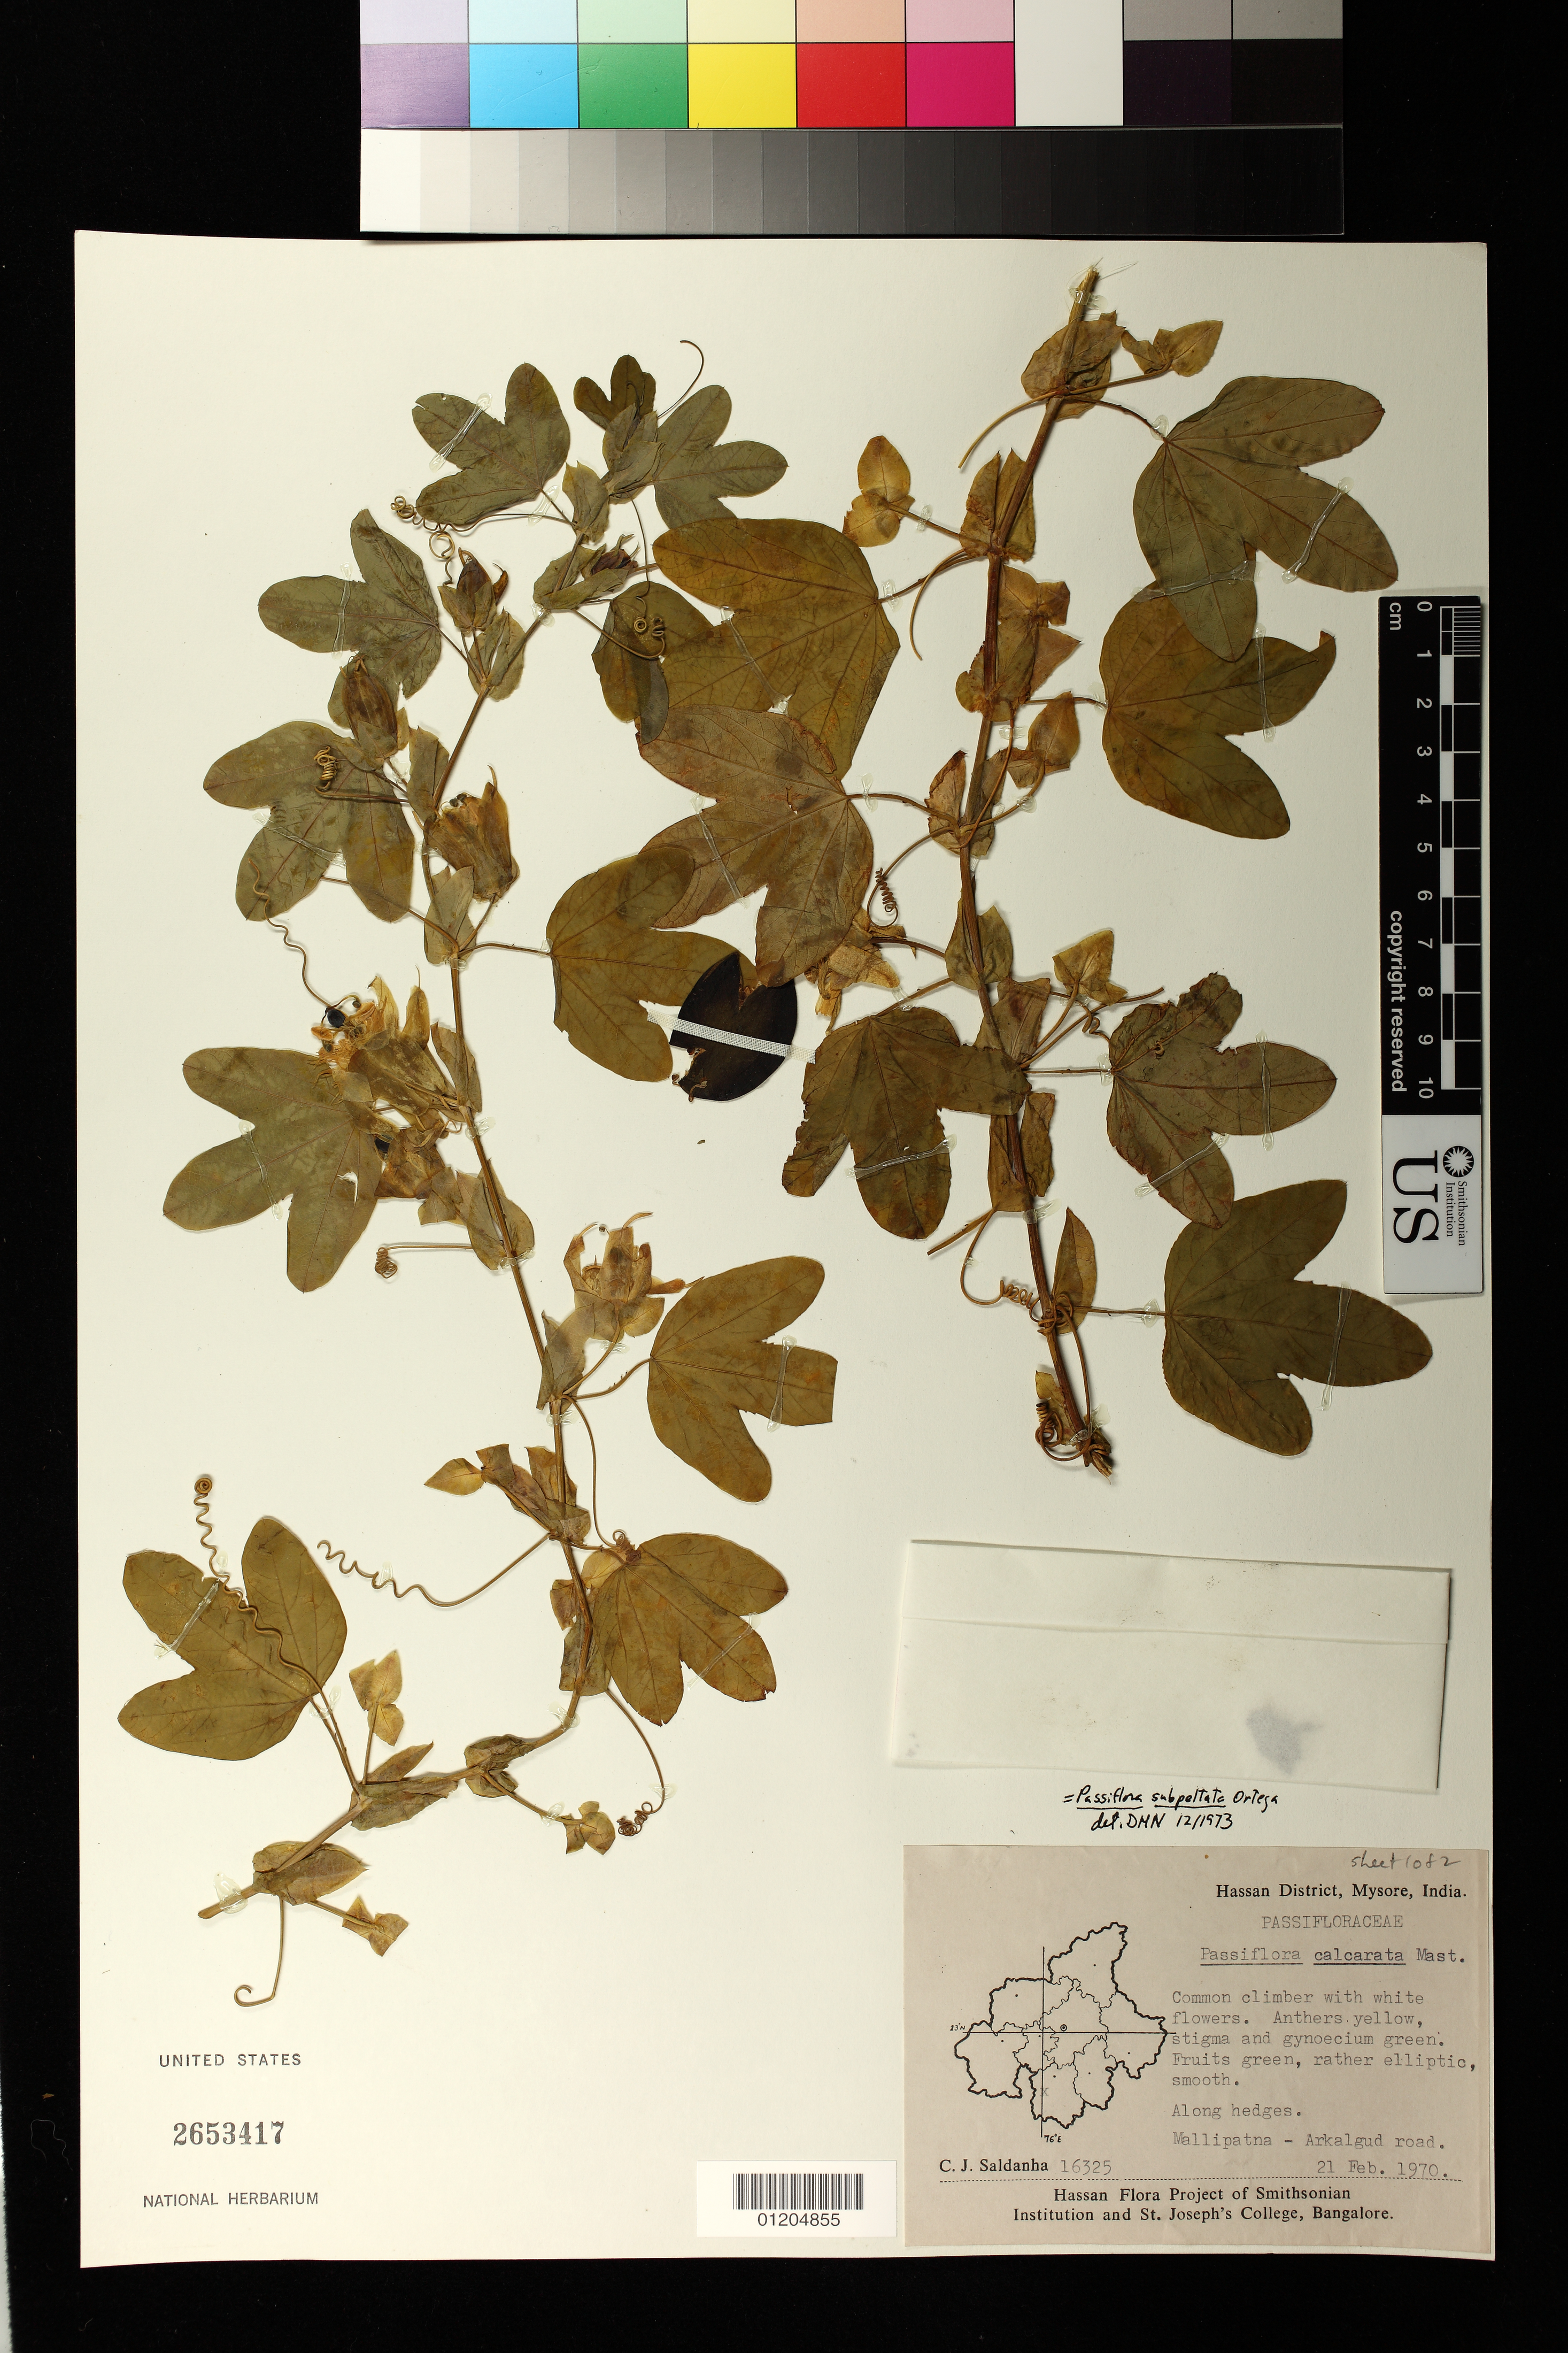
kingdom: Plantae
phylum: Tracheophyta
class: Magnoliopsida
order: Malpighiales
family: Passifloraceae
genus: Passiflora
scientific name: Passiflora subpeltata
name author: Ortega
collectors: C. J. Saldanha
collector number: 16325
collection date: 1970-02-21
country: India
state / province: Karnataka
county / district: Hassan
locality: Mysore, Mallipatra - Arkalgud Road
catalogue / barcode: US 2653417